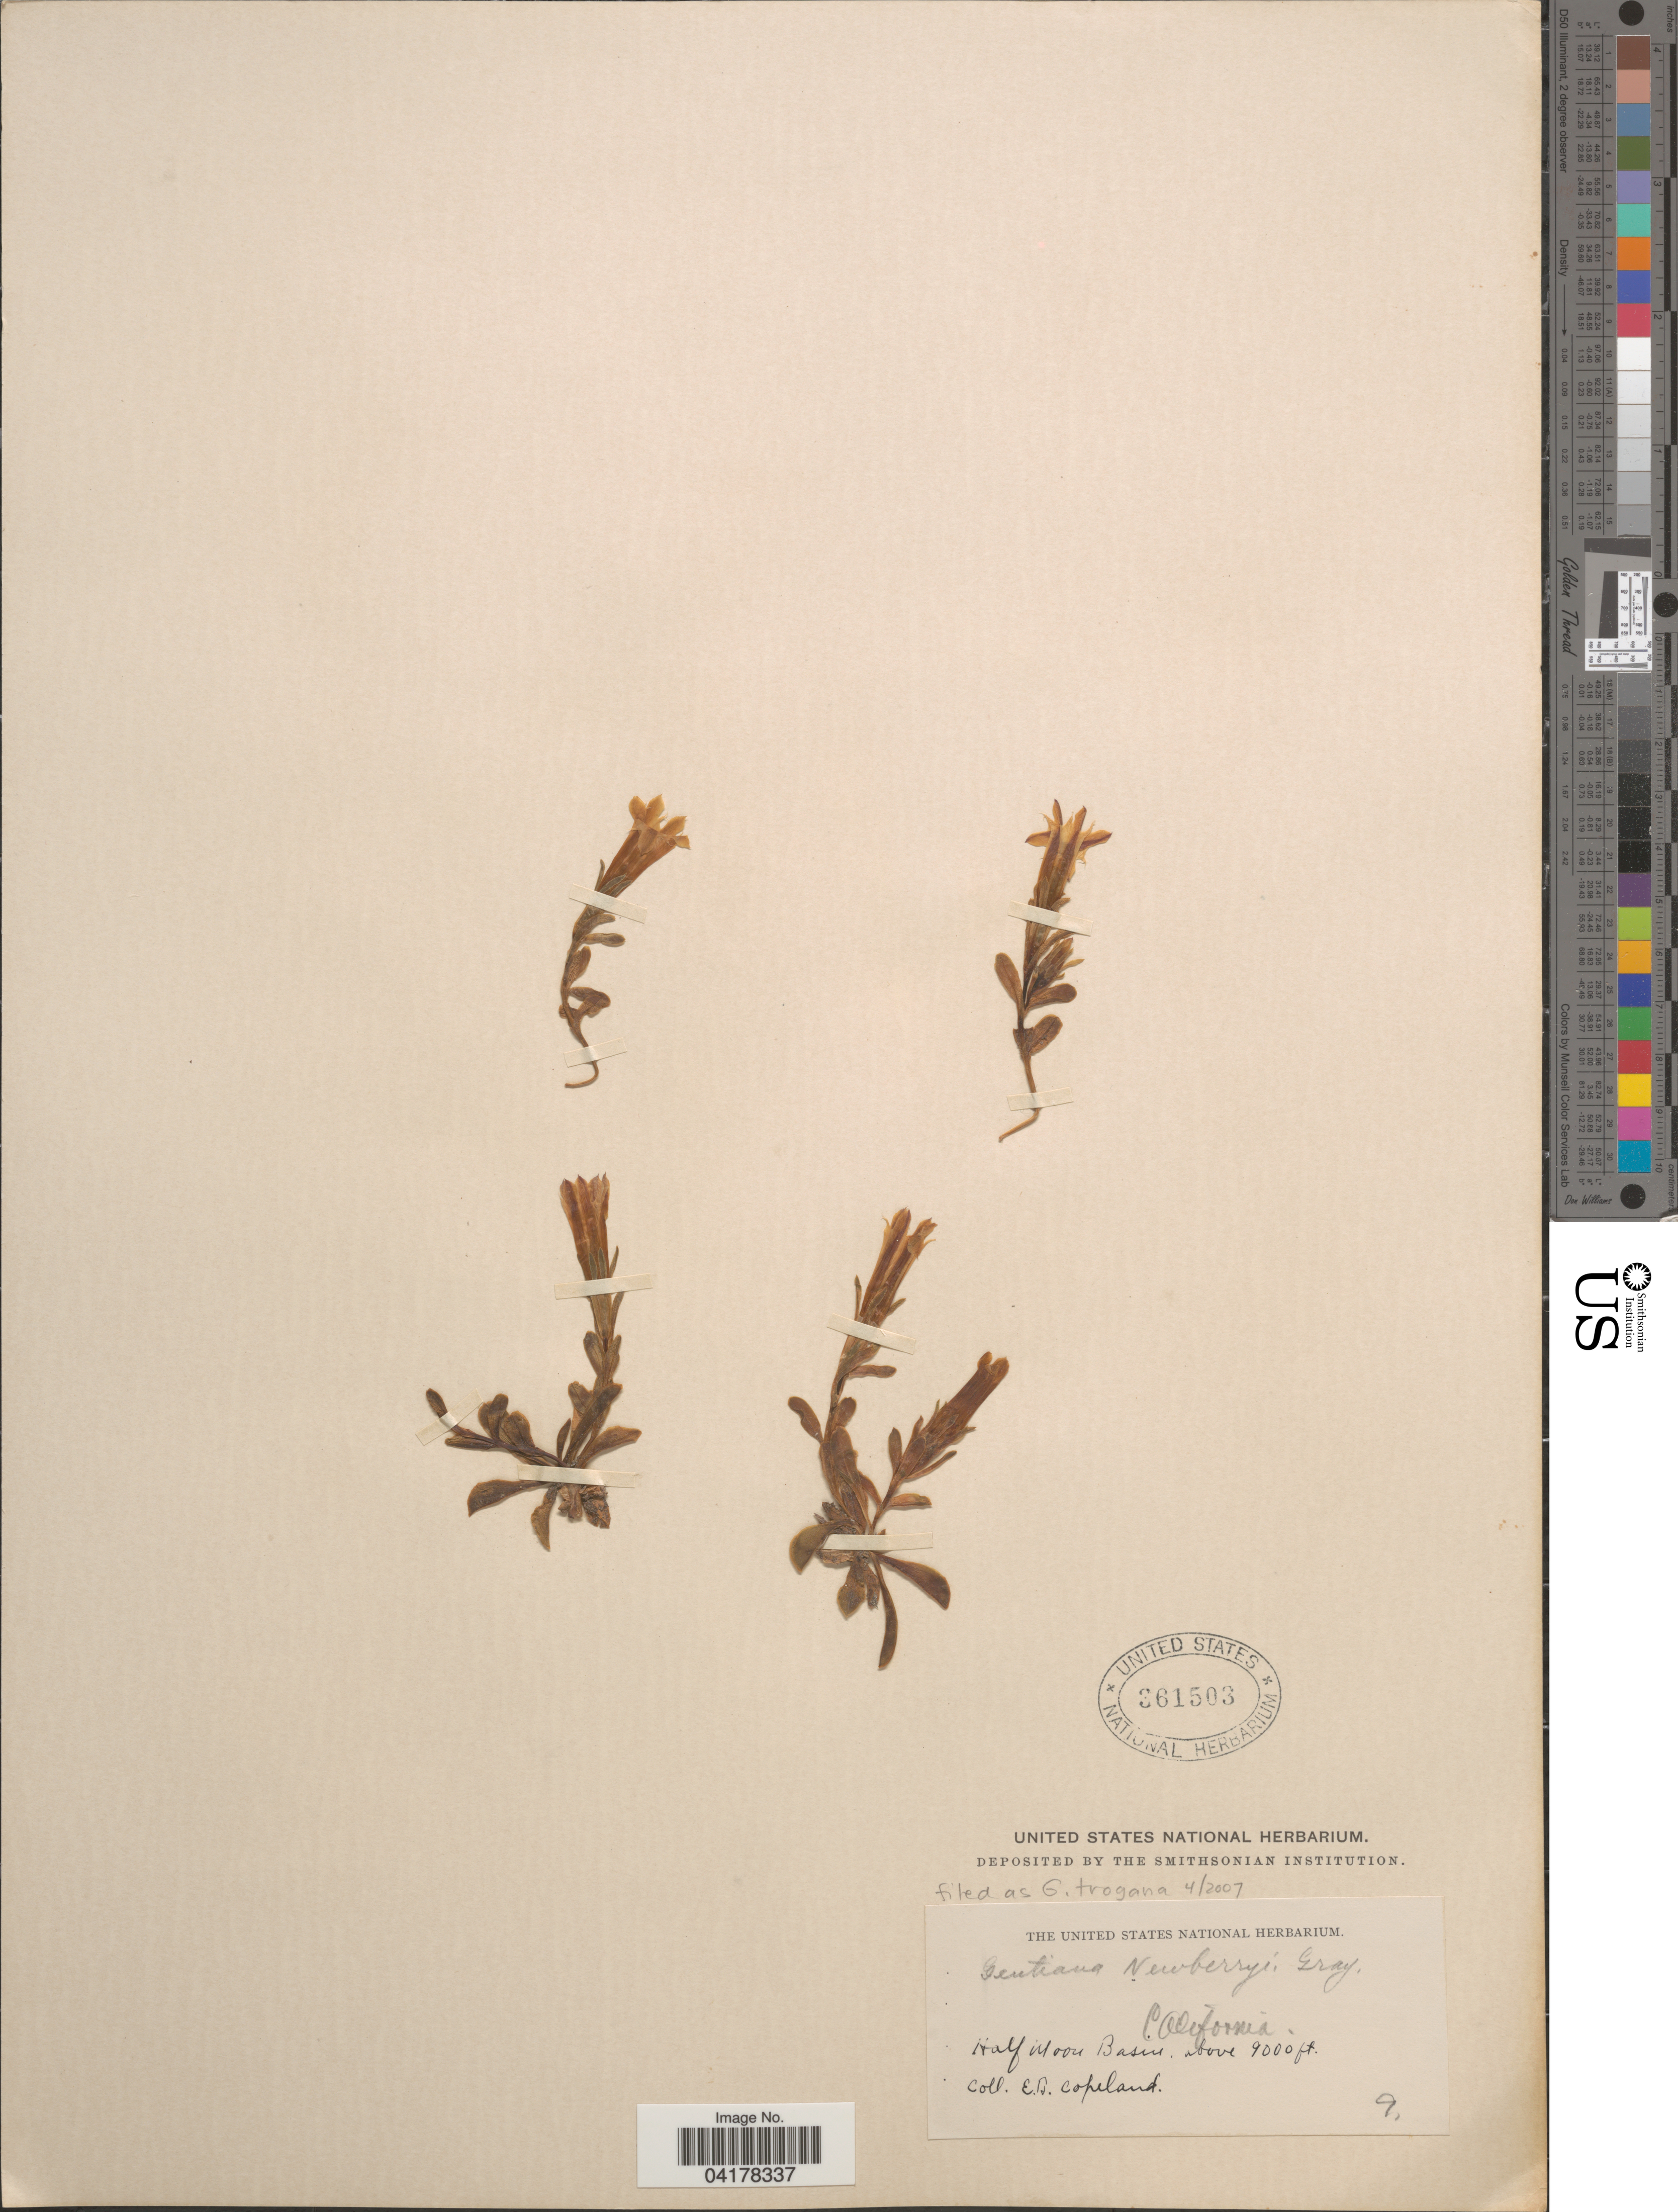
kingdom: Plantae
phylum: Tracheophyta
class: Magnoliopsida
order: Gentianales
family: Gentianaceae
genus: Gentiana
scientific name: Gentiana newberryi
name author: A. Gray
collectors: E. B. Copeland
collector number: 9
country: United States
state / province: California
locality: Half Moon Basin.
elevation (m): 2743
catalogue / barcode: US 361503